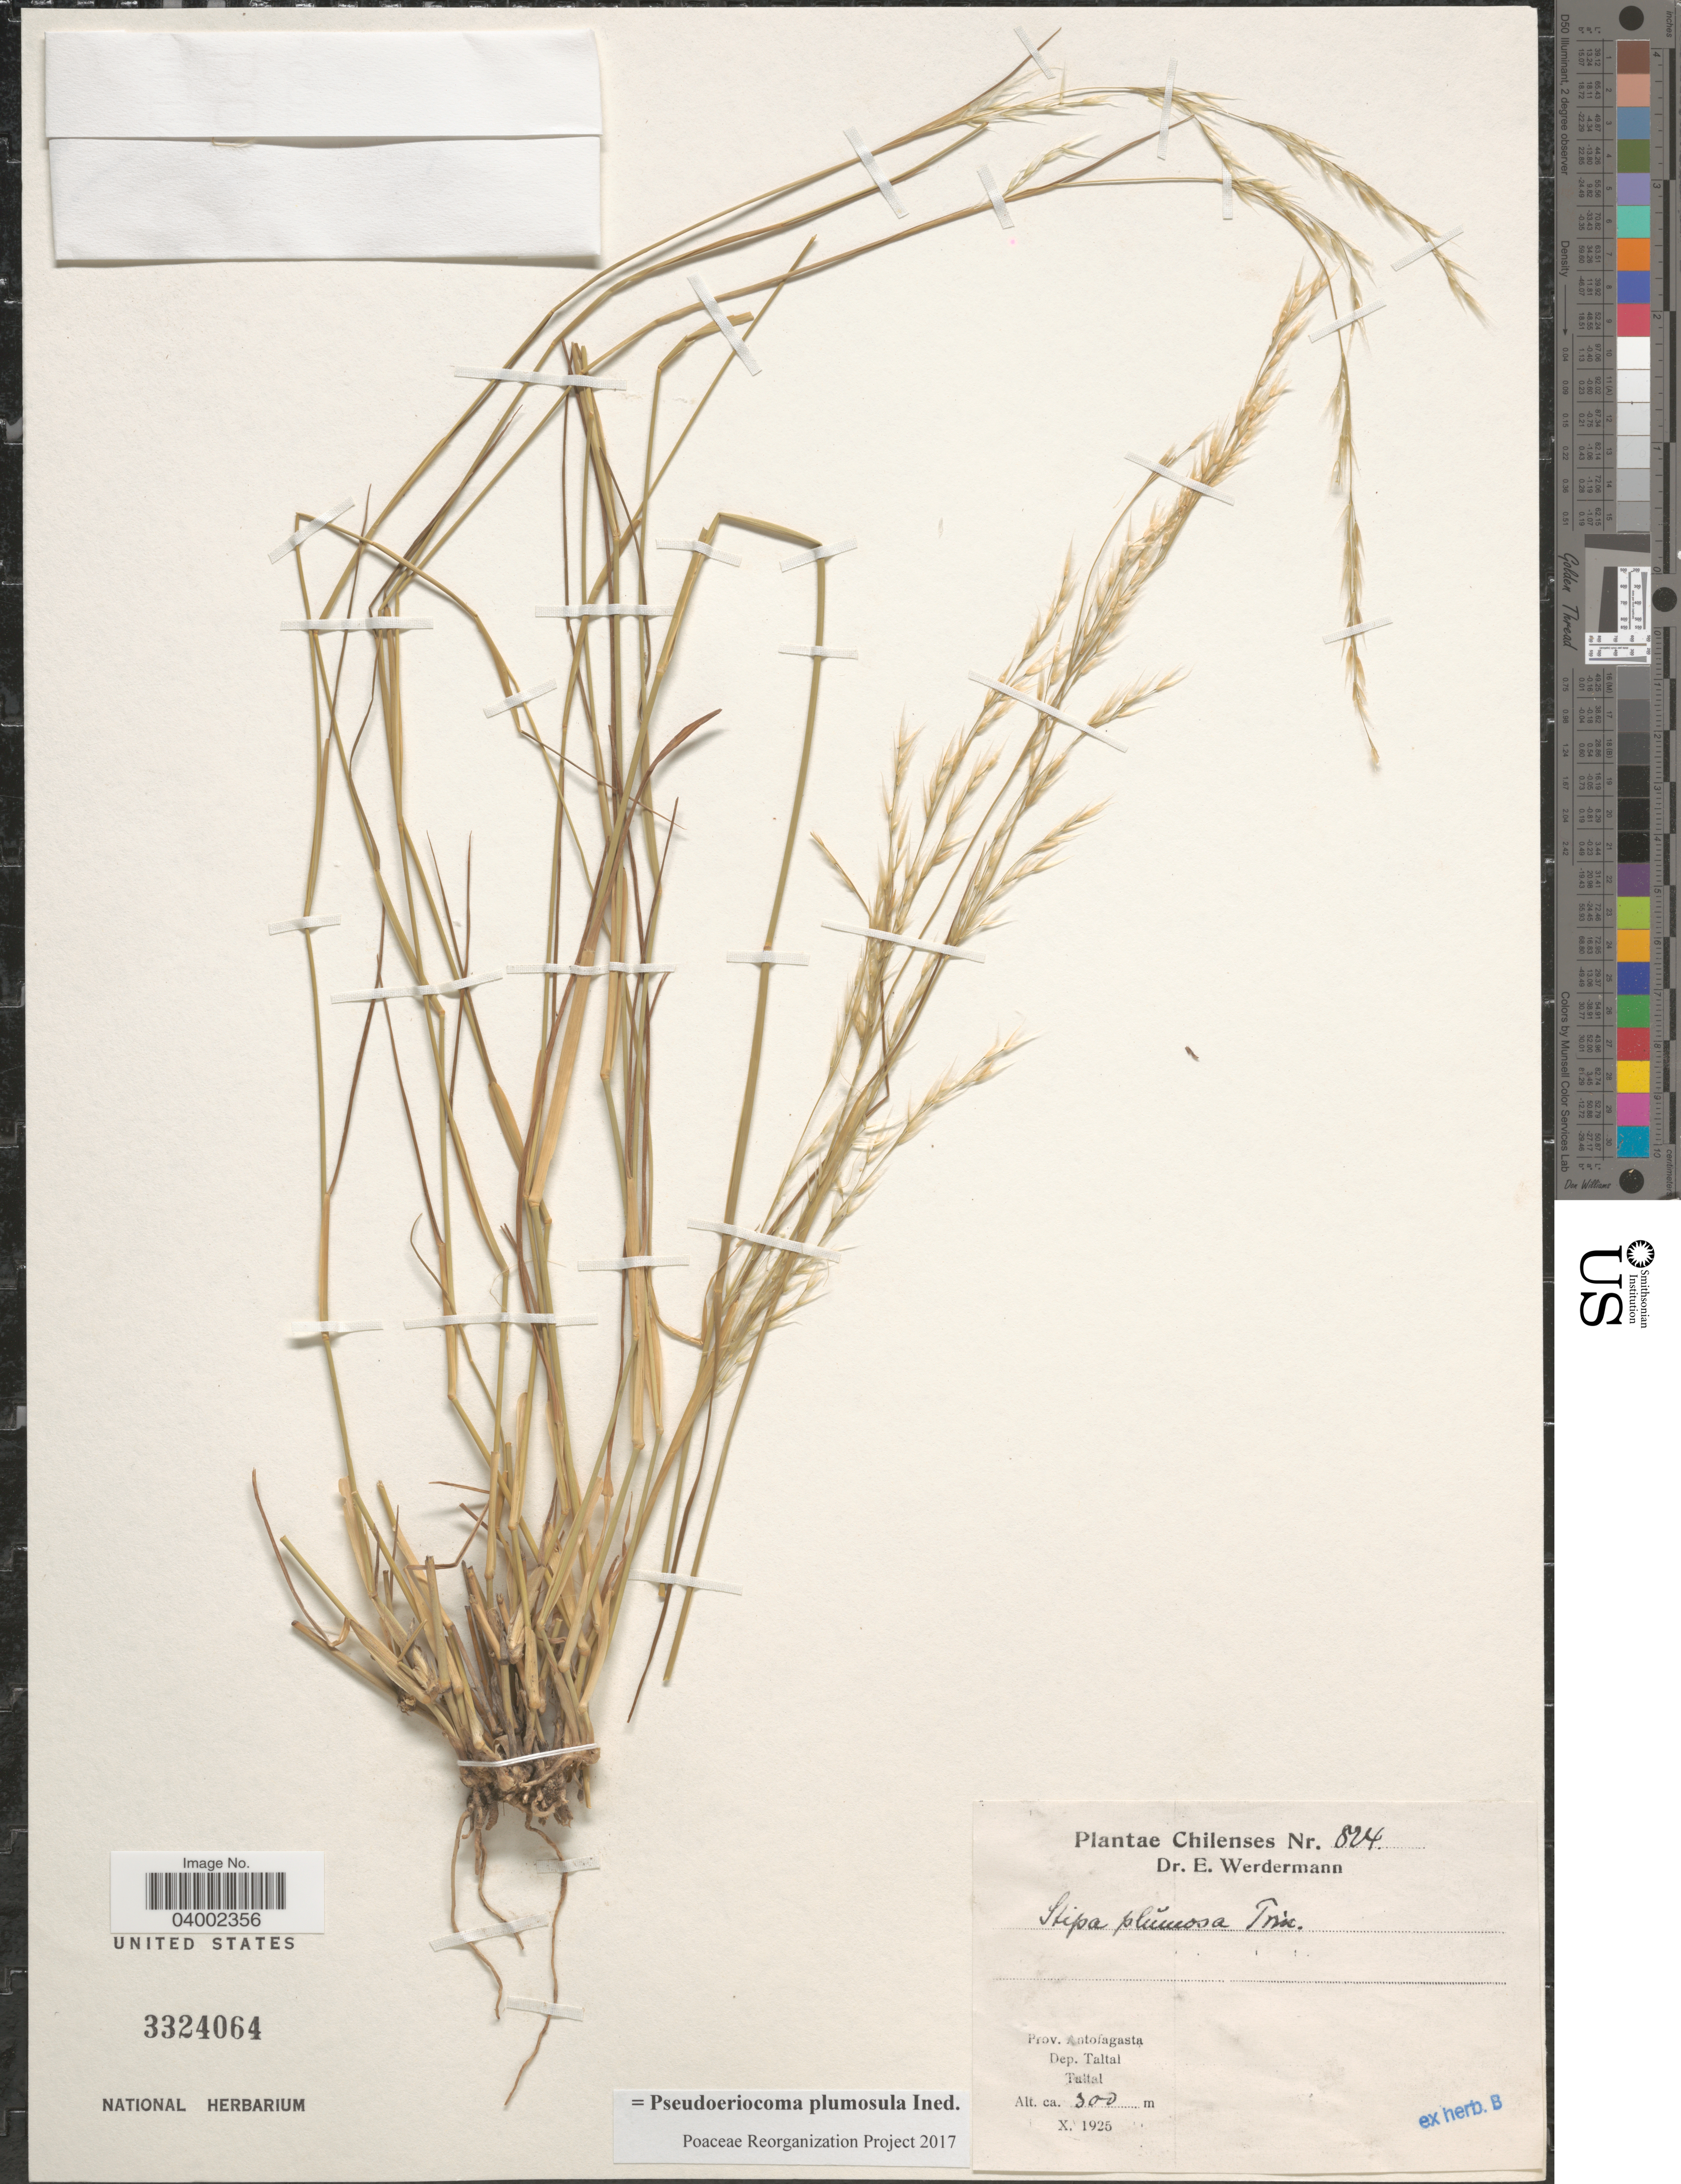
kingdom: Plantae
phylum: Tracheophyta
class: Liliopsida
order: Poales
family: Poaceae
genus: Pseudoeriocoma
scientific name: Pseudoeriocoma plumosula ined.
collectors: E. Werdermann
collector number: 824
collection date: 1925-10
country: Chile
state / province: Antofagasta (II)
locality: Dep. Taltal. Taltal.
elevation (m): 300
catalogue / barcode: US 3324064